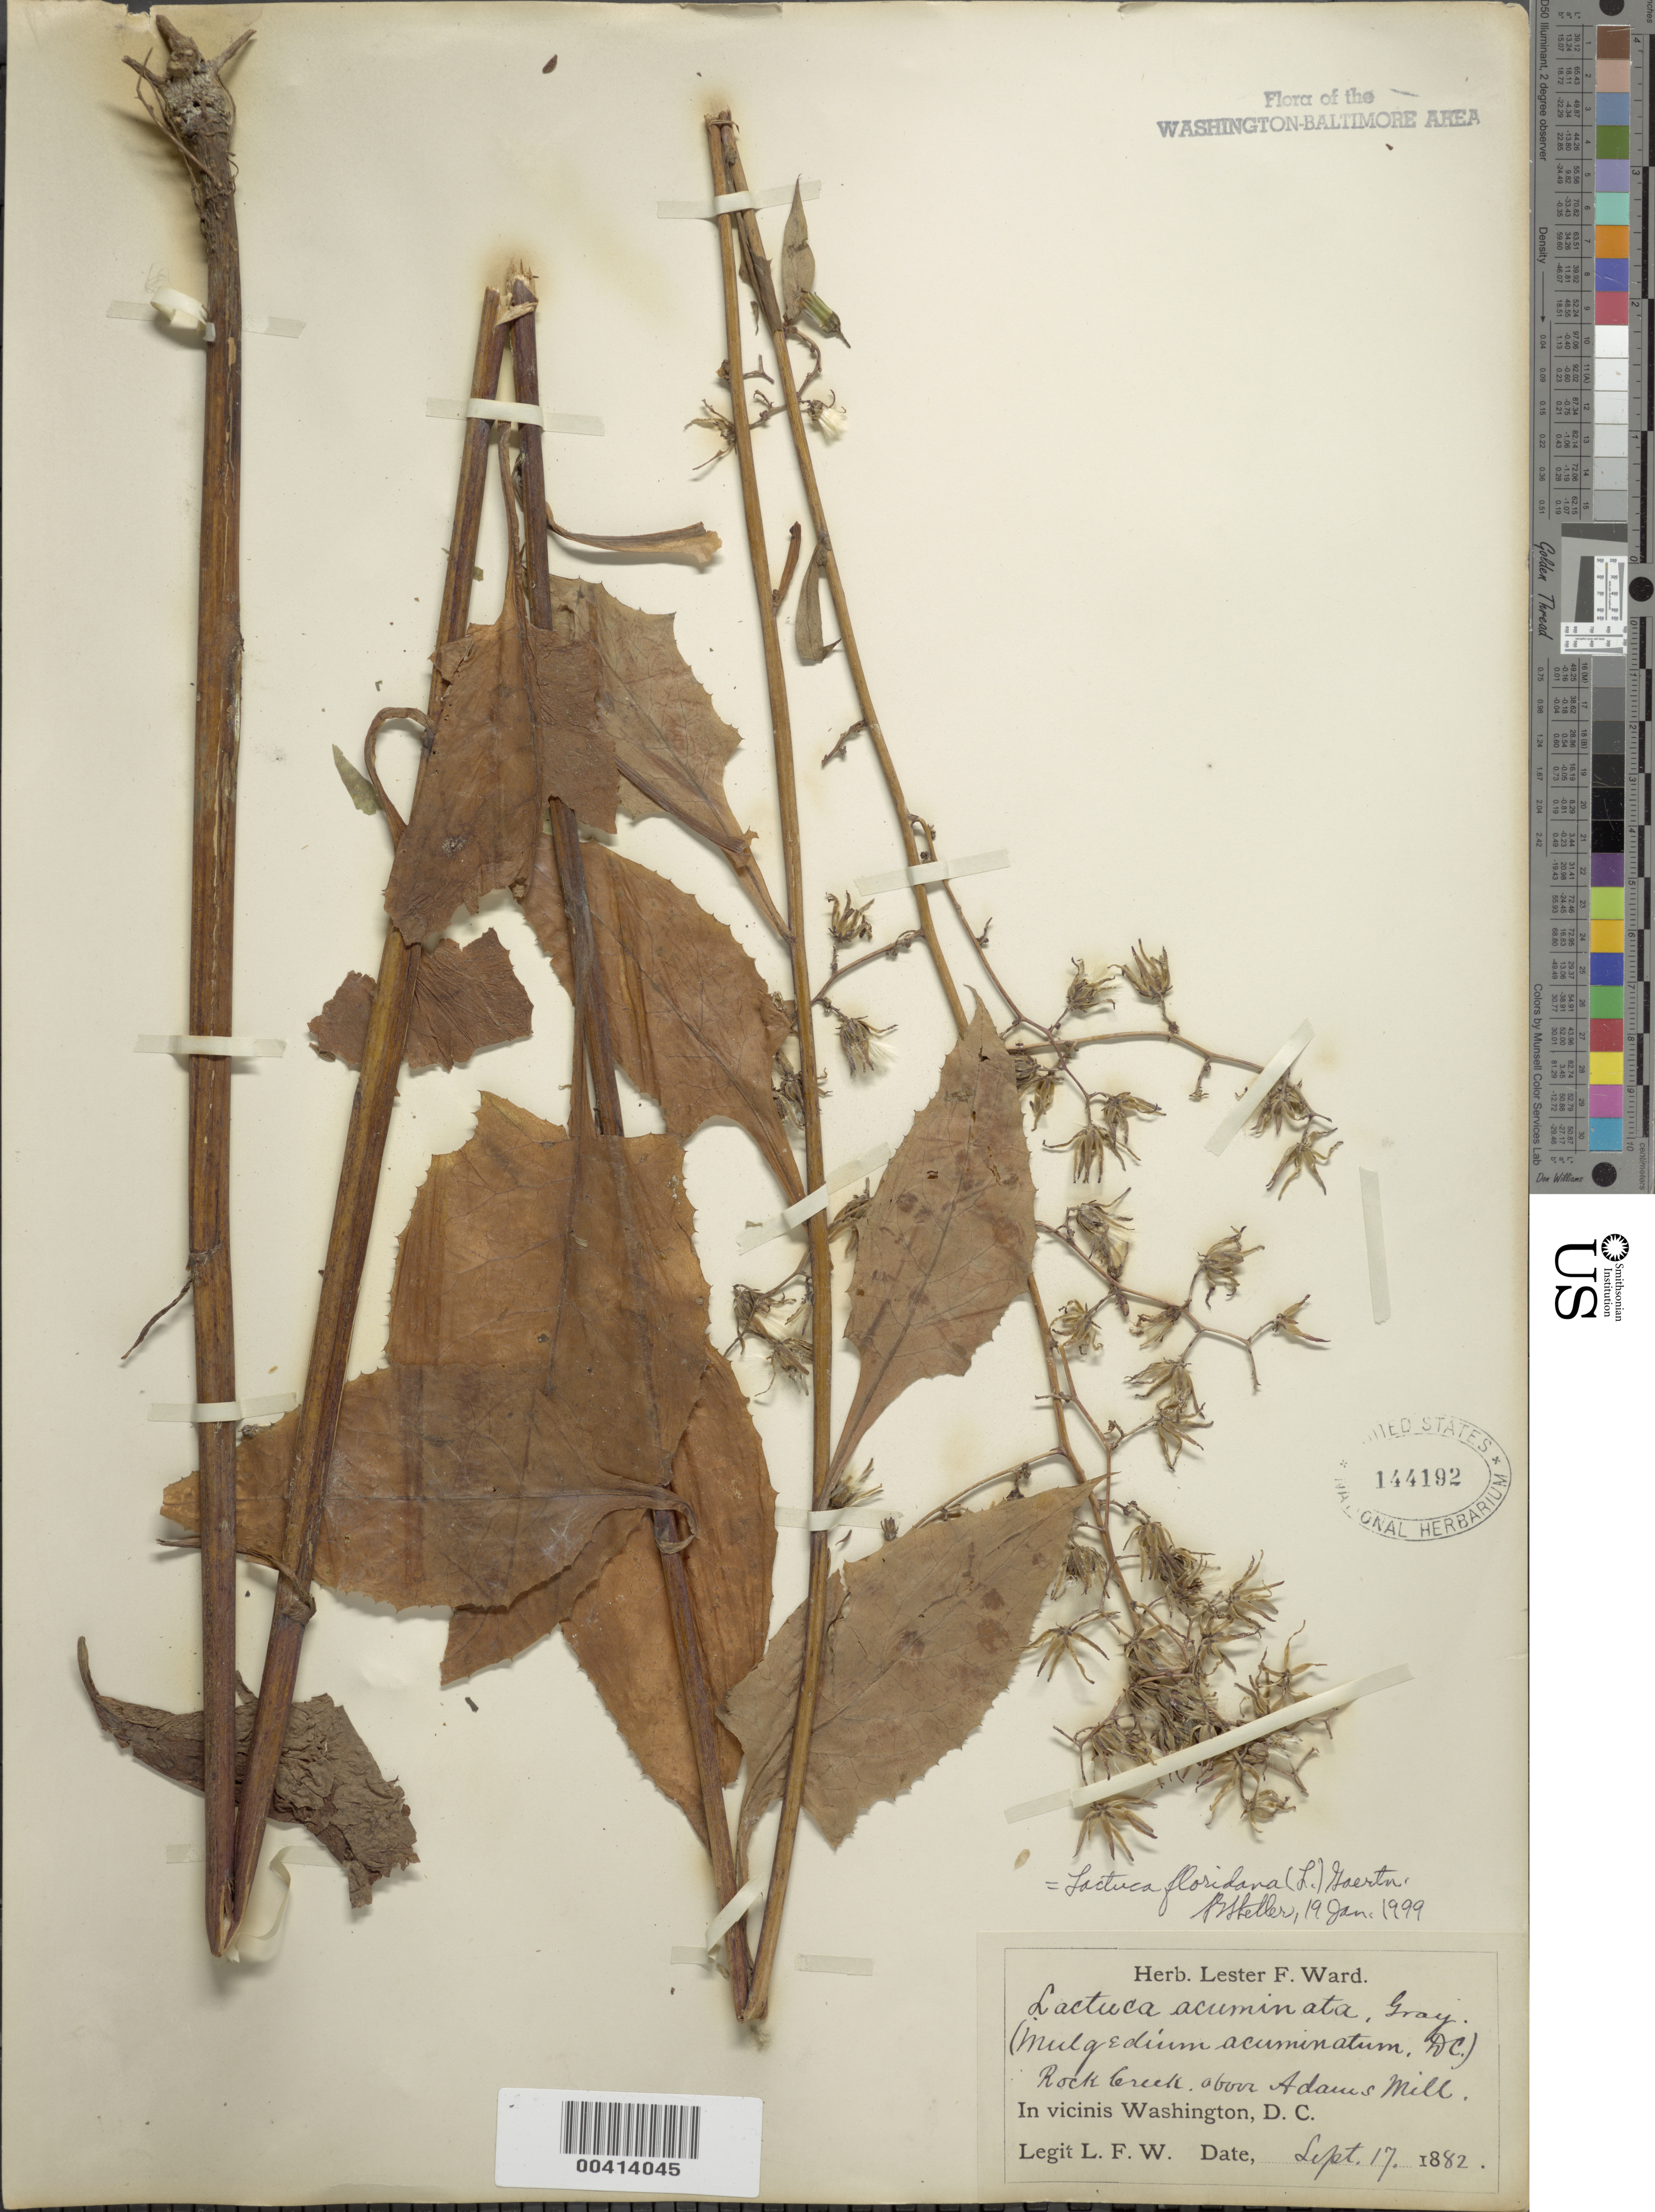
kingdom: Plantae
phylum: Tracheophyta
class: Magnoliopsida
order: Asterales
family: Asteraceae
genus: Lactuca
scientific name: Lactuca floridana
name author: (L.) Gaertn.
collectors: L. F. Ward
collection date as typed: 17 Sep 1882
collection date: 1882-09-17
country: United States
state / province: District of Columbia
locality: Rock Creek above Adams Mill Rock Creek Park & vicinity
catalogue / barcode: US 144192